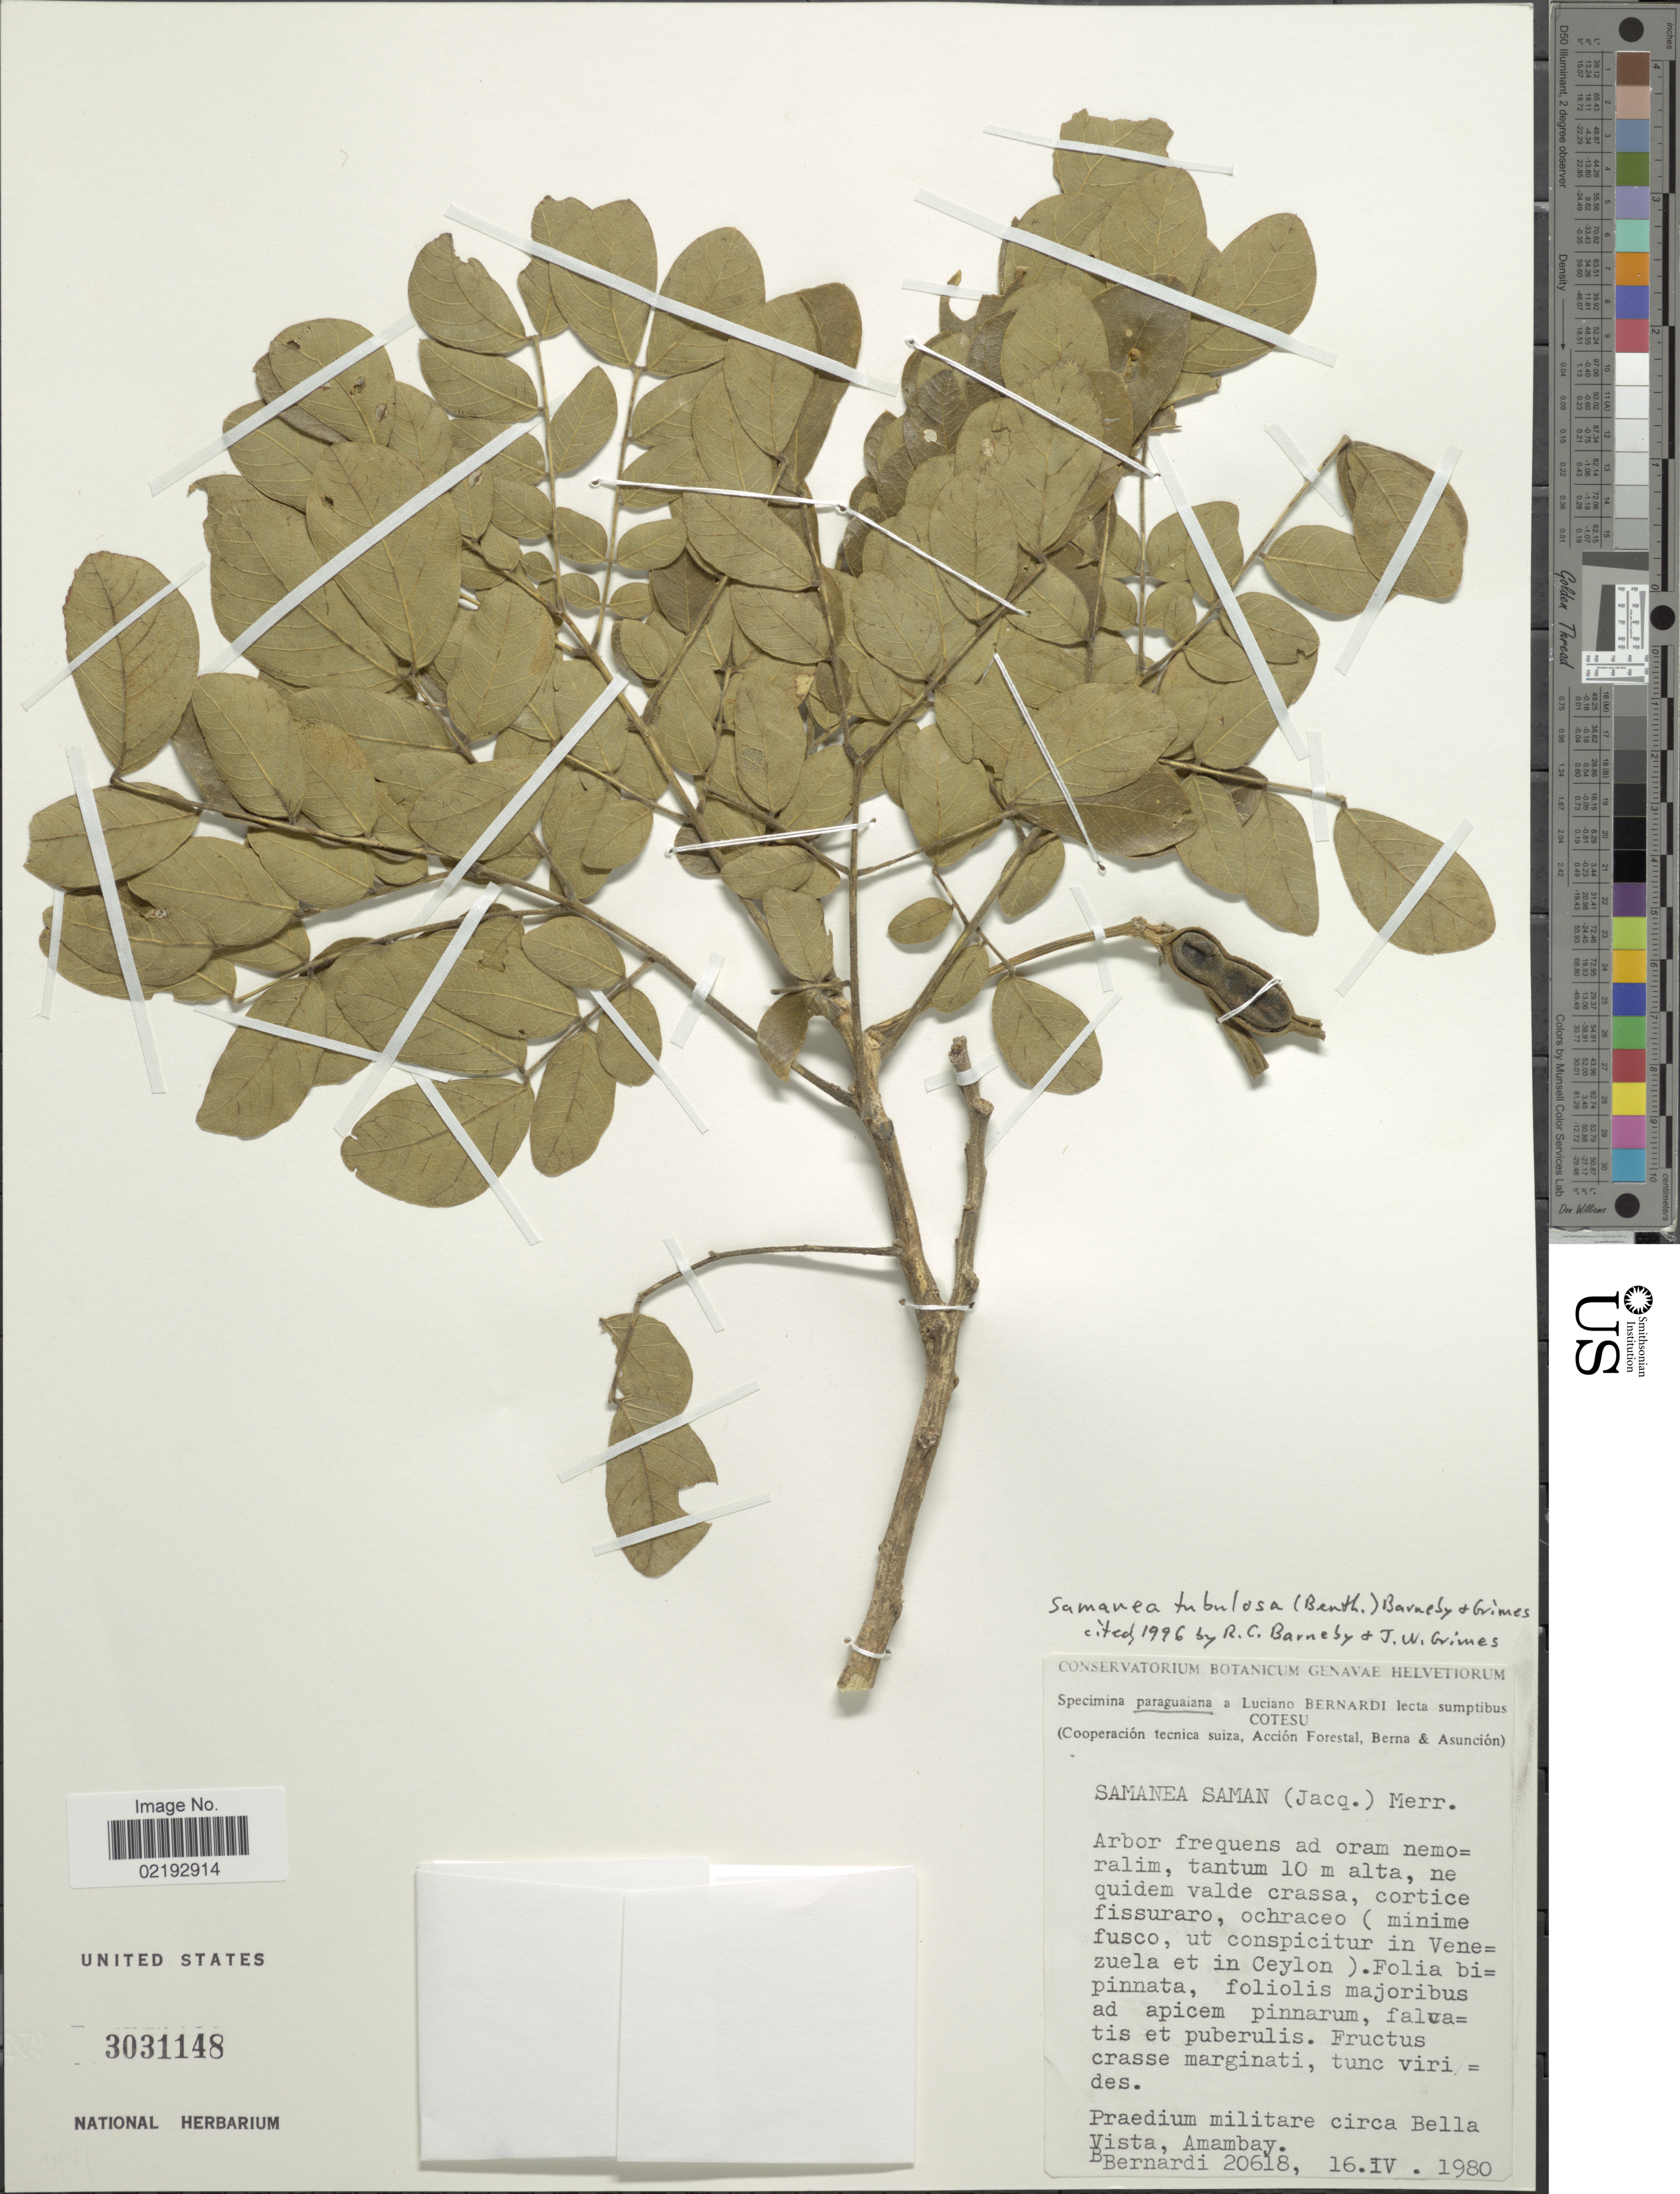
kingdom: Plantae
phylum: Tracheophyta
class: Magnoliopsida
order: Fabales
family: Fabaceae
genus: Samanea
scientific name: Samanea tubulosa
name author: (Benth.) Barneby & J.W. Grimes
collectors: Bernardi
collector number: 20618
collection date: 1980-04-16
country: Paraguay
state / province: Amambay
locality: Praedium militare circa Bella Vista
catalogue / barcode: US 3031148